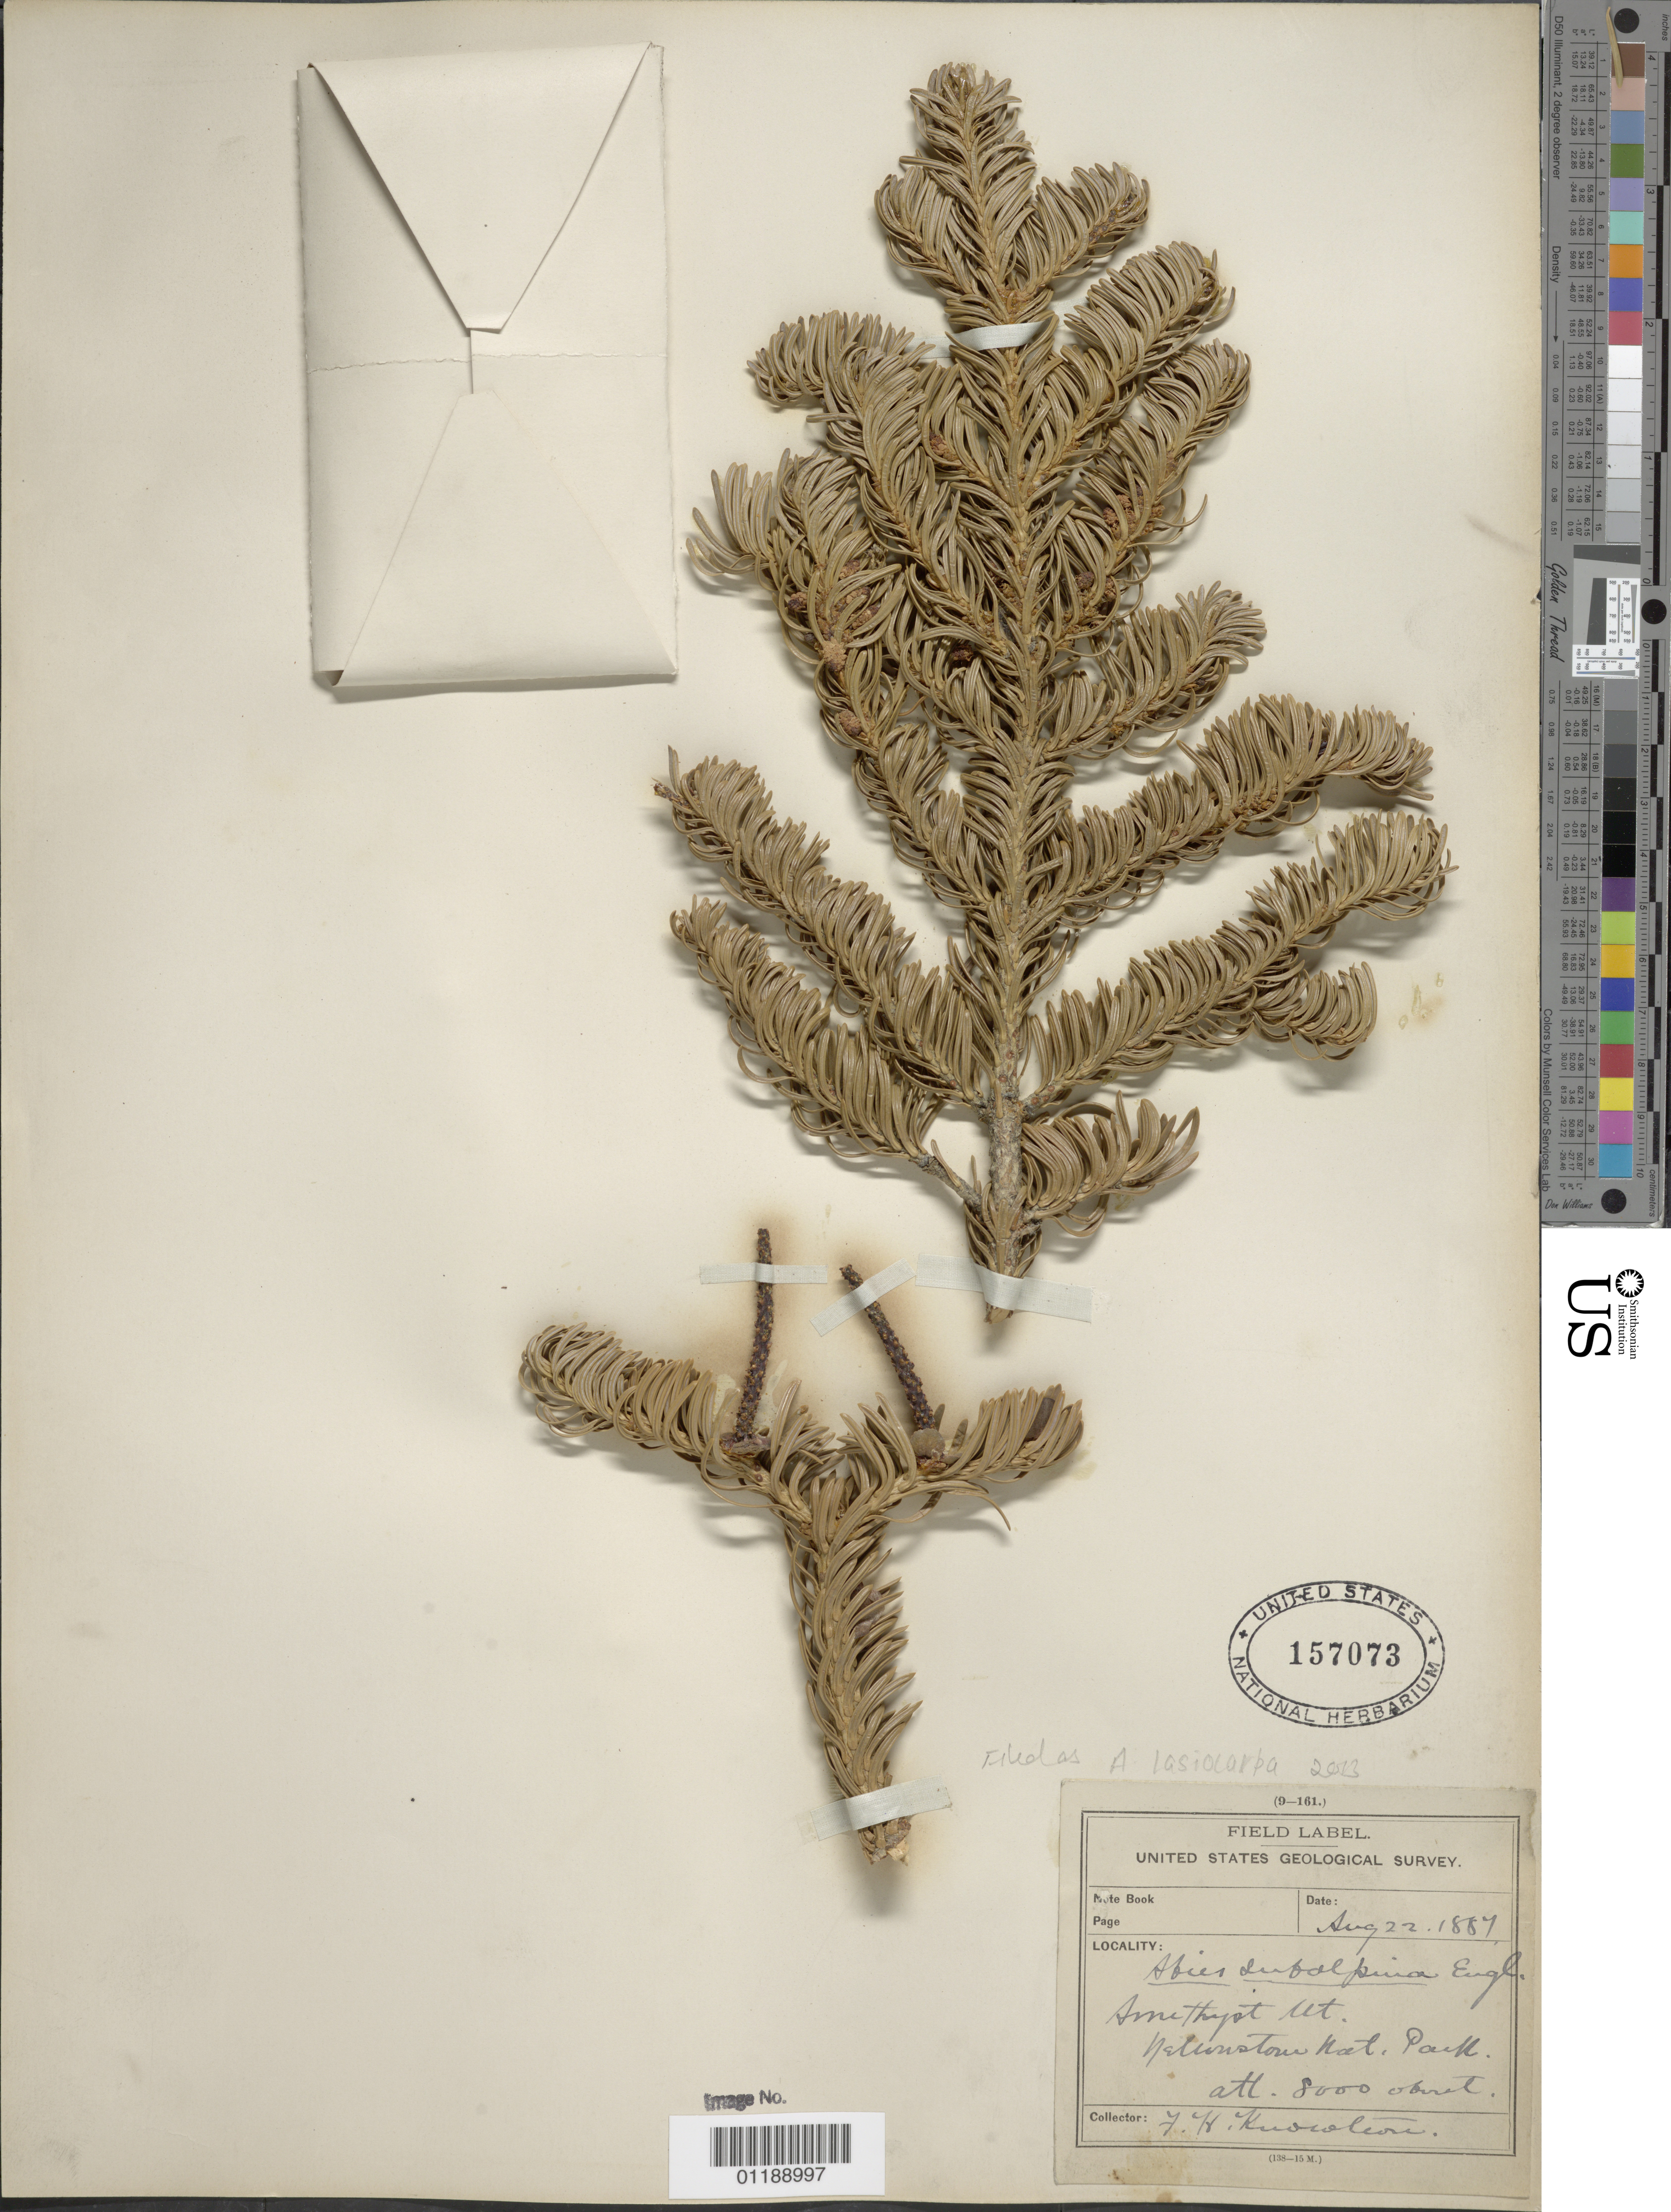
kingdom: Plantae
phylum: Tracheophyta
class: Pinopsida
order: Pinales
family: Pinaceae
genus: Abies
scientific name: Abies lasiocarpa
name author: (Hook.) Nutt.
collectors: F. H. Knowlton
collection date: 1887-08-22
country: United States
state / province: Wyoming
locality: Amethyst Mt.,Yellowstone National Park.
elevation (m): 2438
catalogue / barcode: US 157073